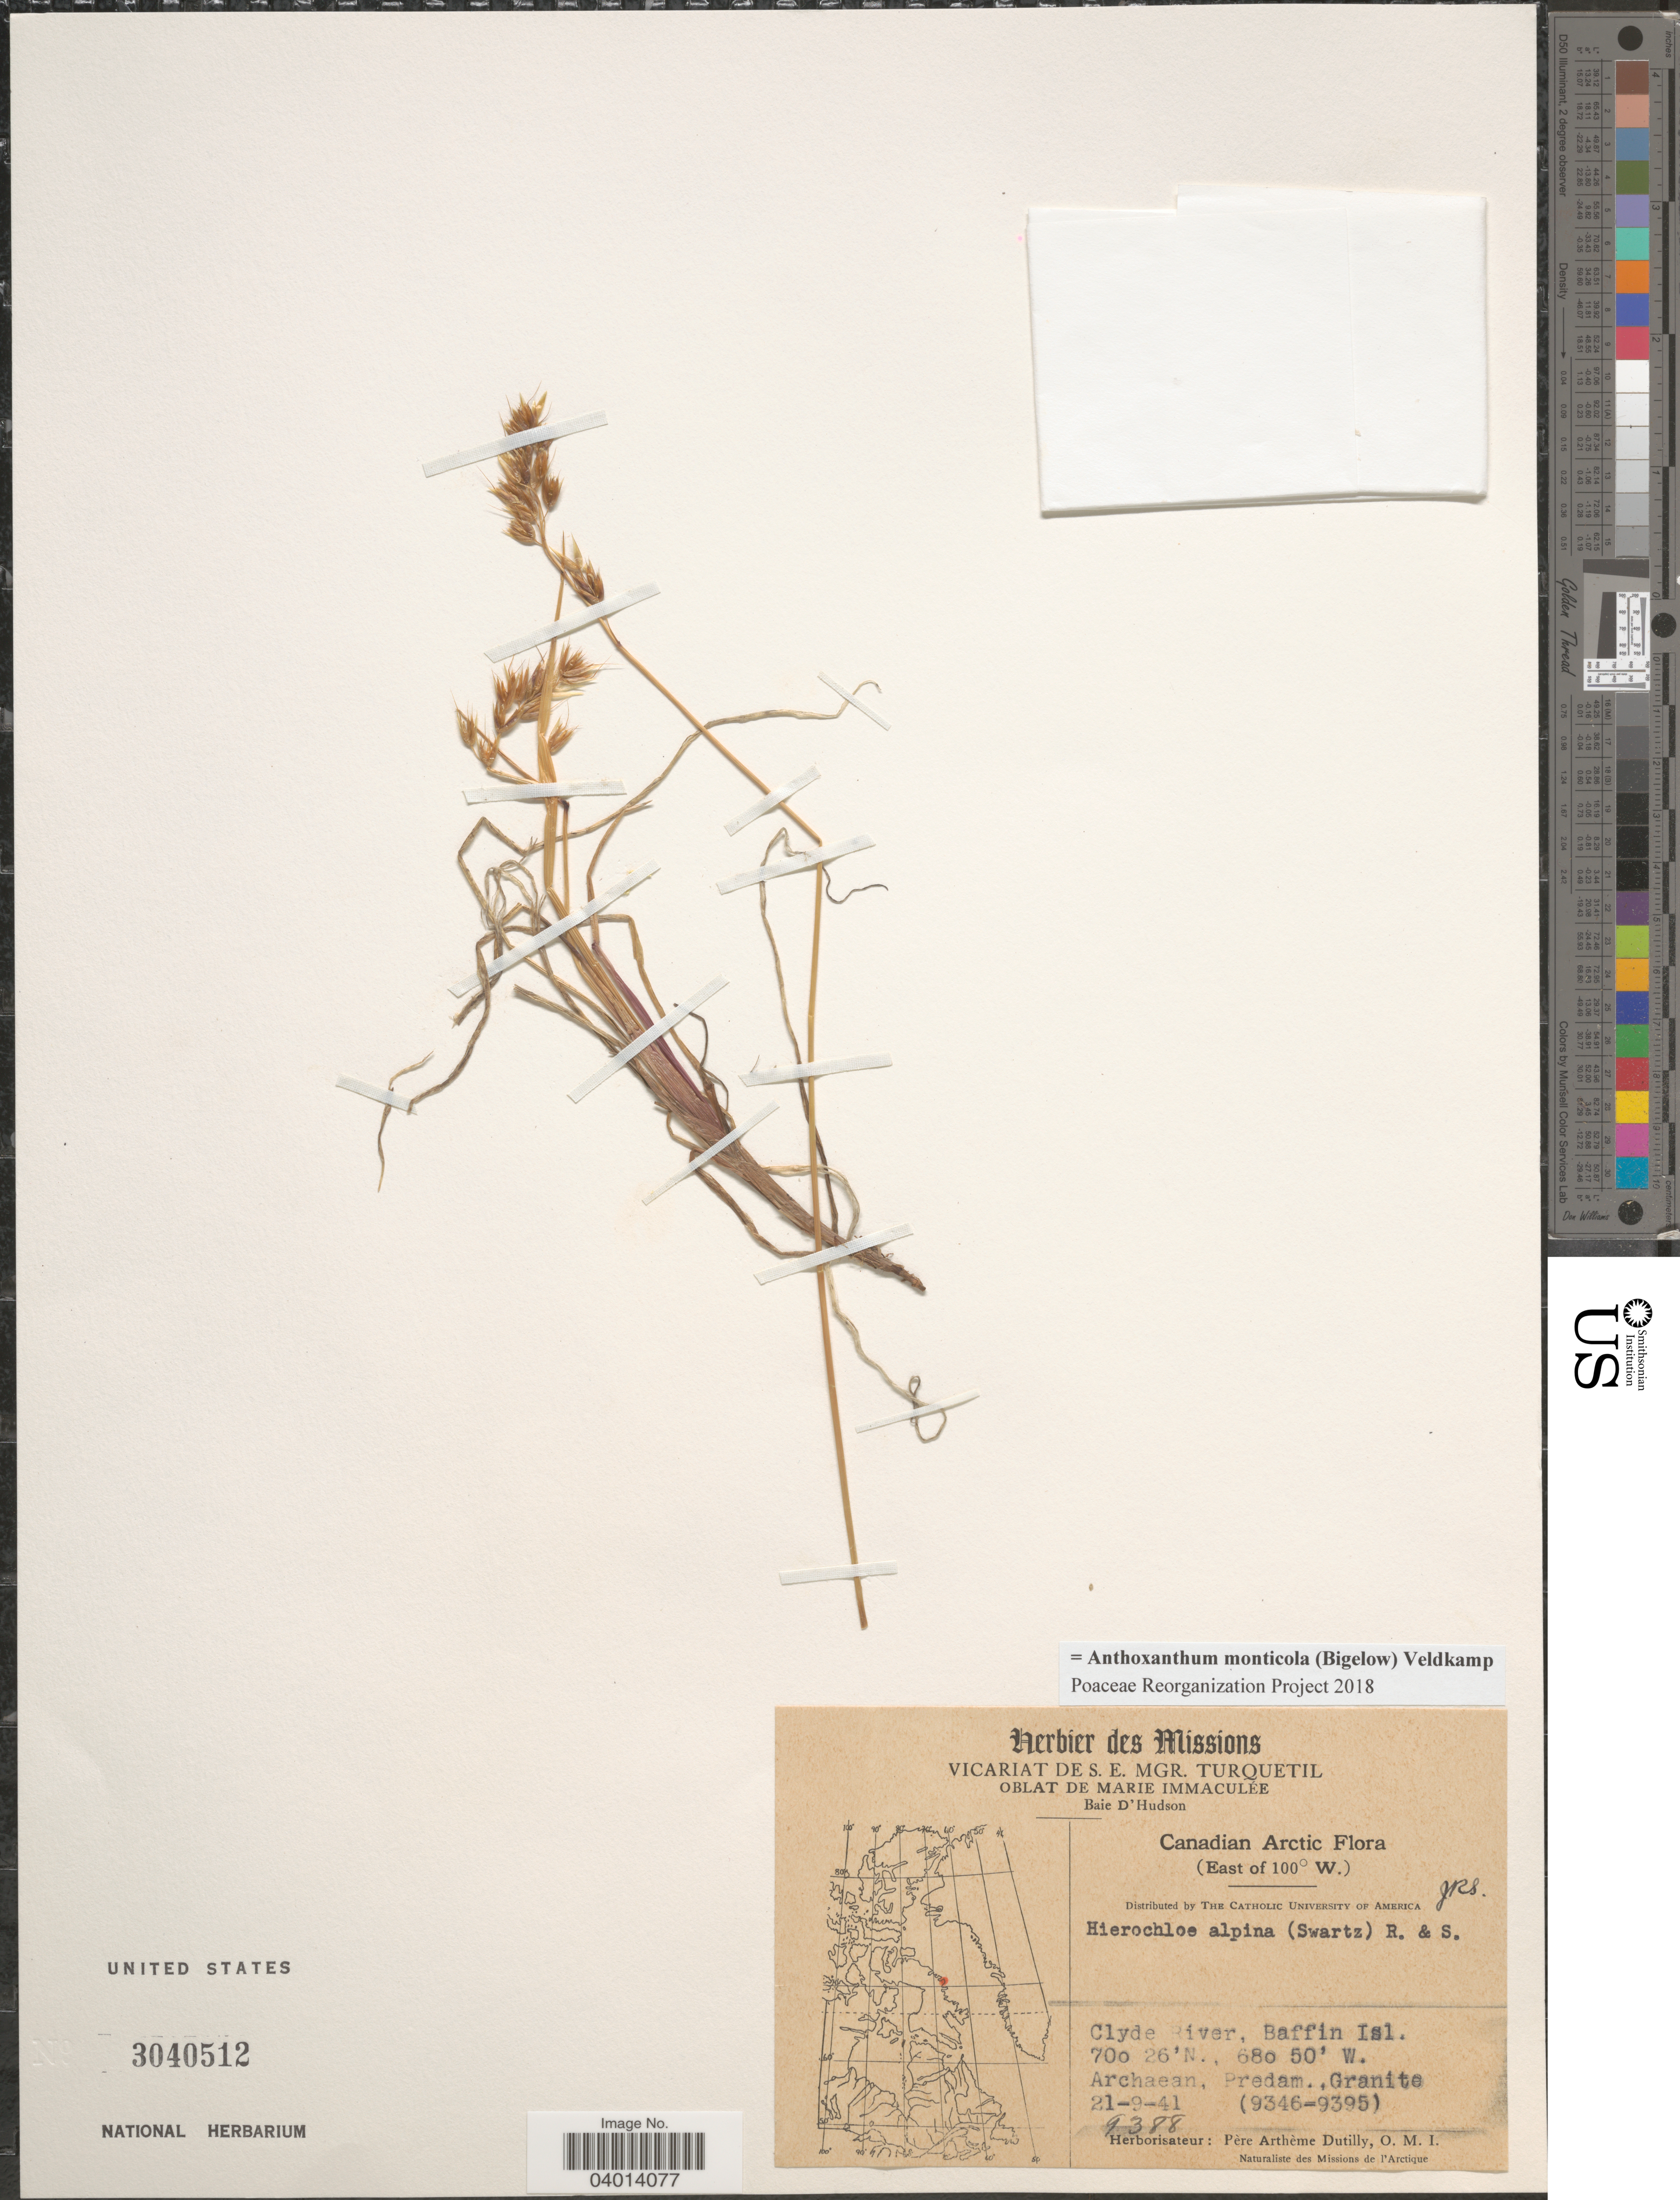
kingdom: Plantae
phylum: Tracheophyta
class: Liliopsida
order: Poales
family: Poaceae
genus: Anthoxanthum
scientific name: Anthoxanthum monticola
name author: (Bigelow) Veldkamp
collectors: P. Dutilly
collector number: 9388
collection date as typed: Transcribed d/m/y: 21/9/41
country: Canada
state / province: Nunavut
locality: Canadian Arctic. Clyde River, Baffin Isl.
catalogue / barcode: US 3040512